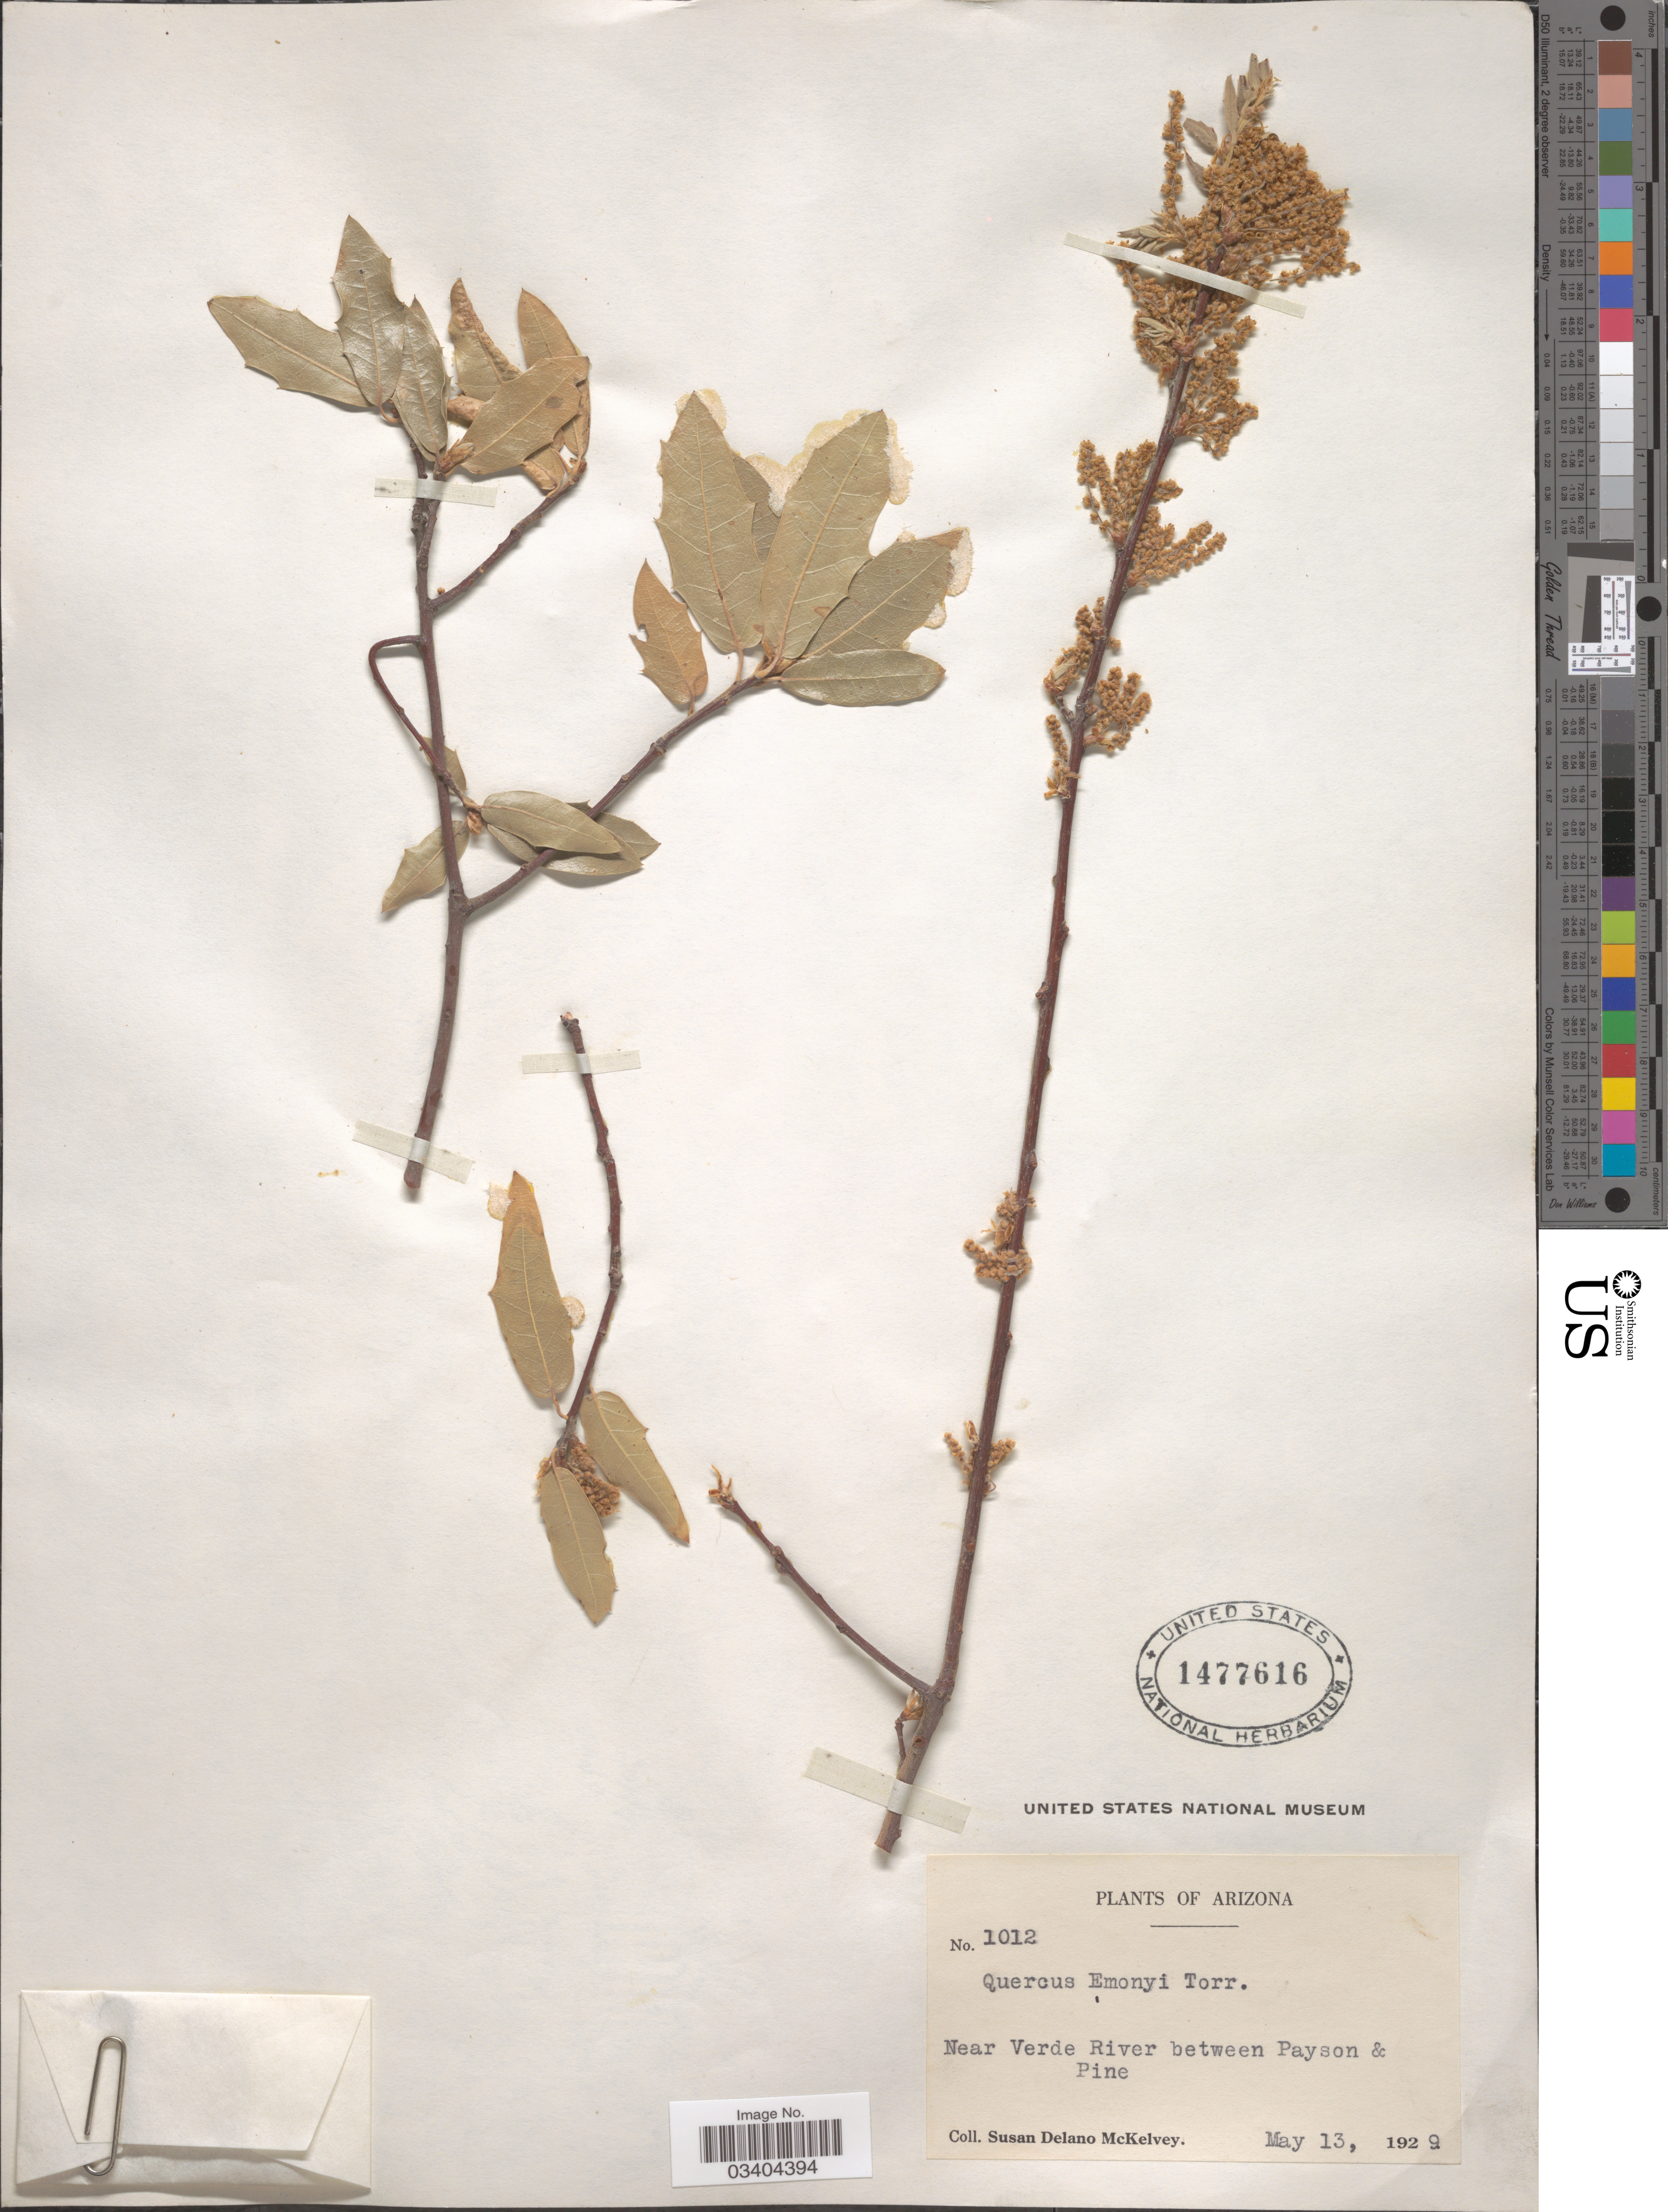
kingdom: Plantae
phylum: Tracheophyta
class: Magnoliopsida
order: Fagales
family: Fagaceae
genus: Quercus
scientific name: Quercus emoryi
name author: Torr. in Emory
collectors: S. A. McKelvey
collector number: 1012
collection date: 1929-05-13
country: United States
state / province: Arizona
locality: Near Verde River between Payson & Pine.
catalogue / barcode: US 1477616